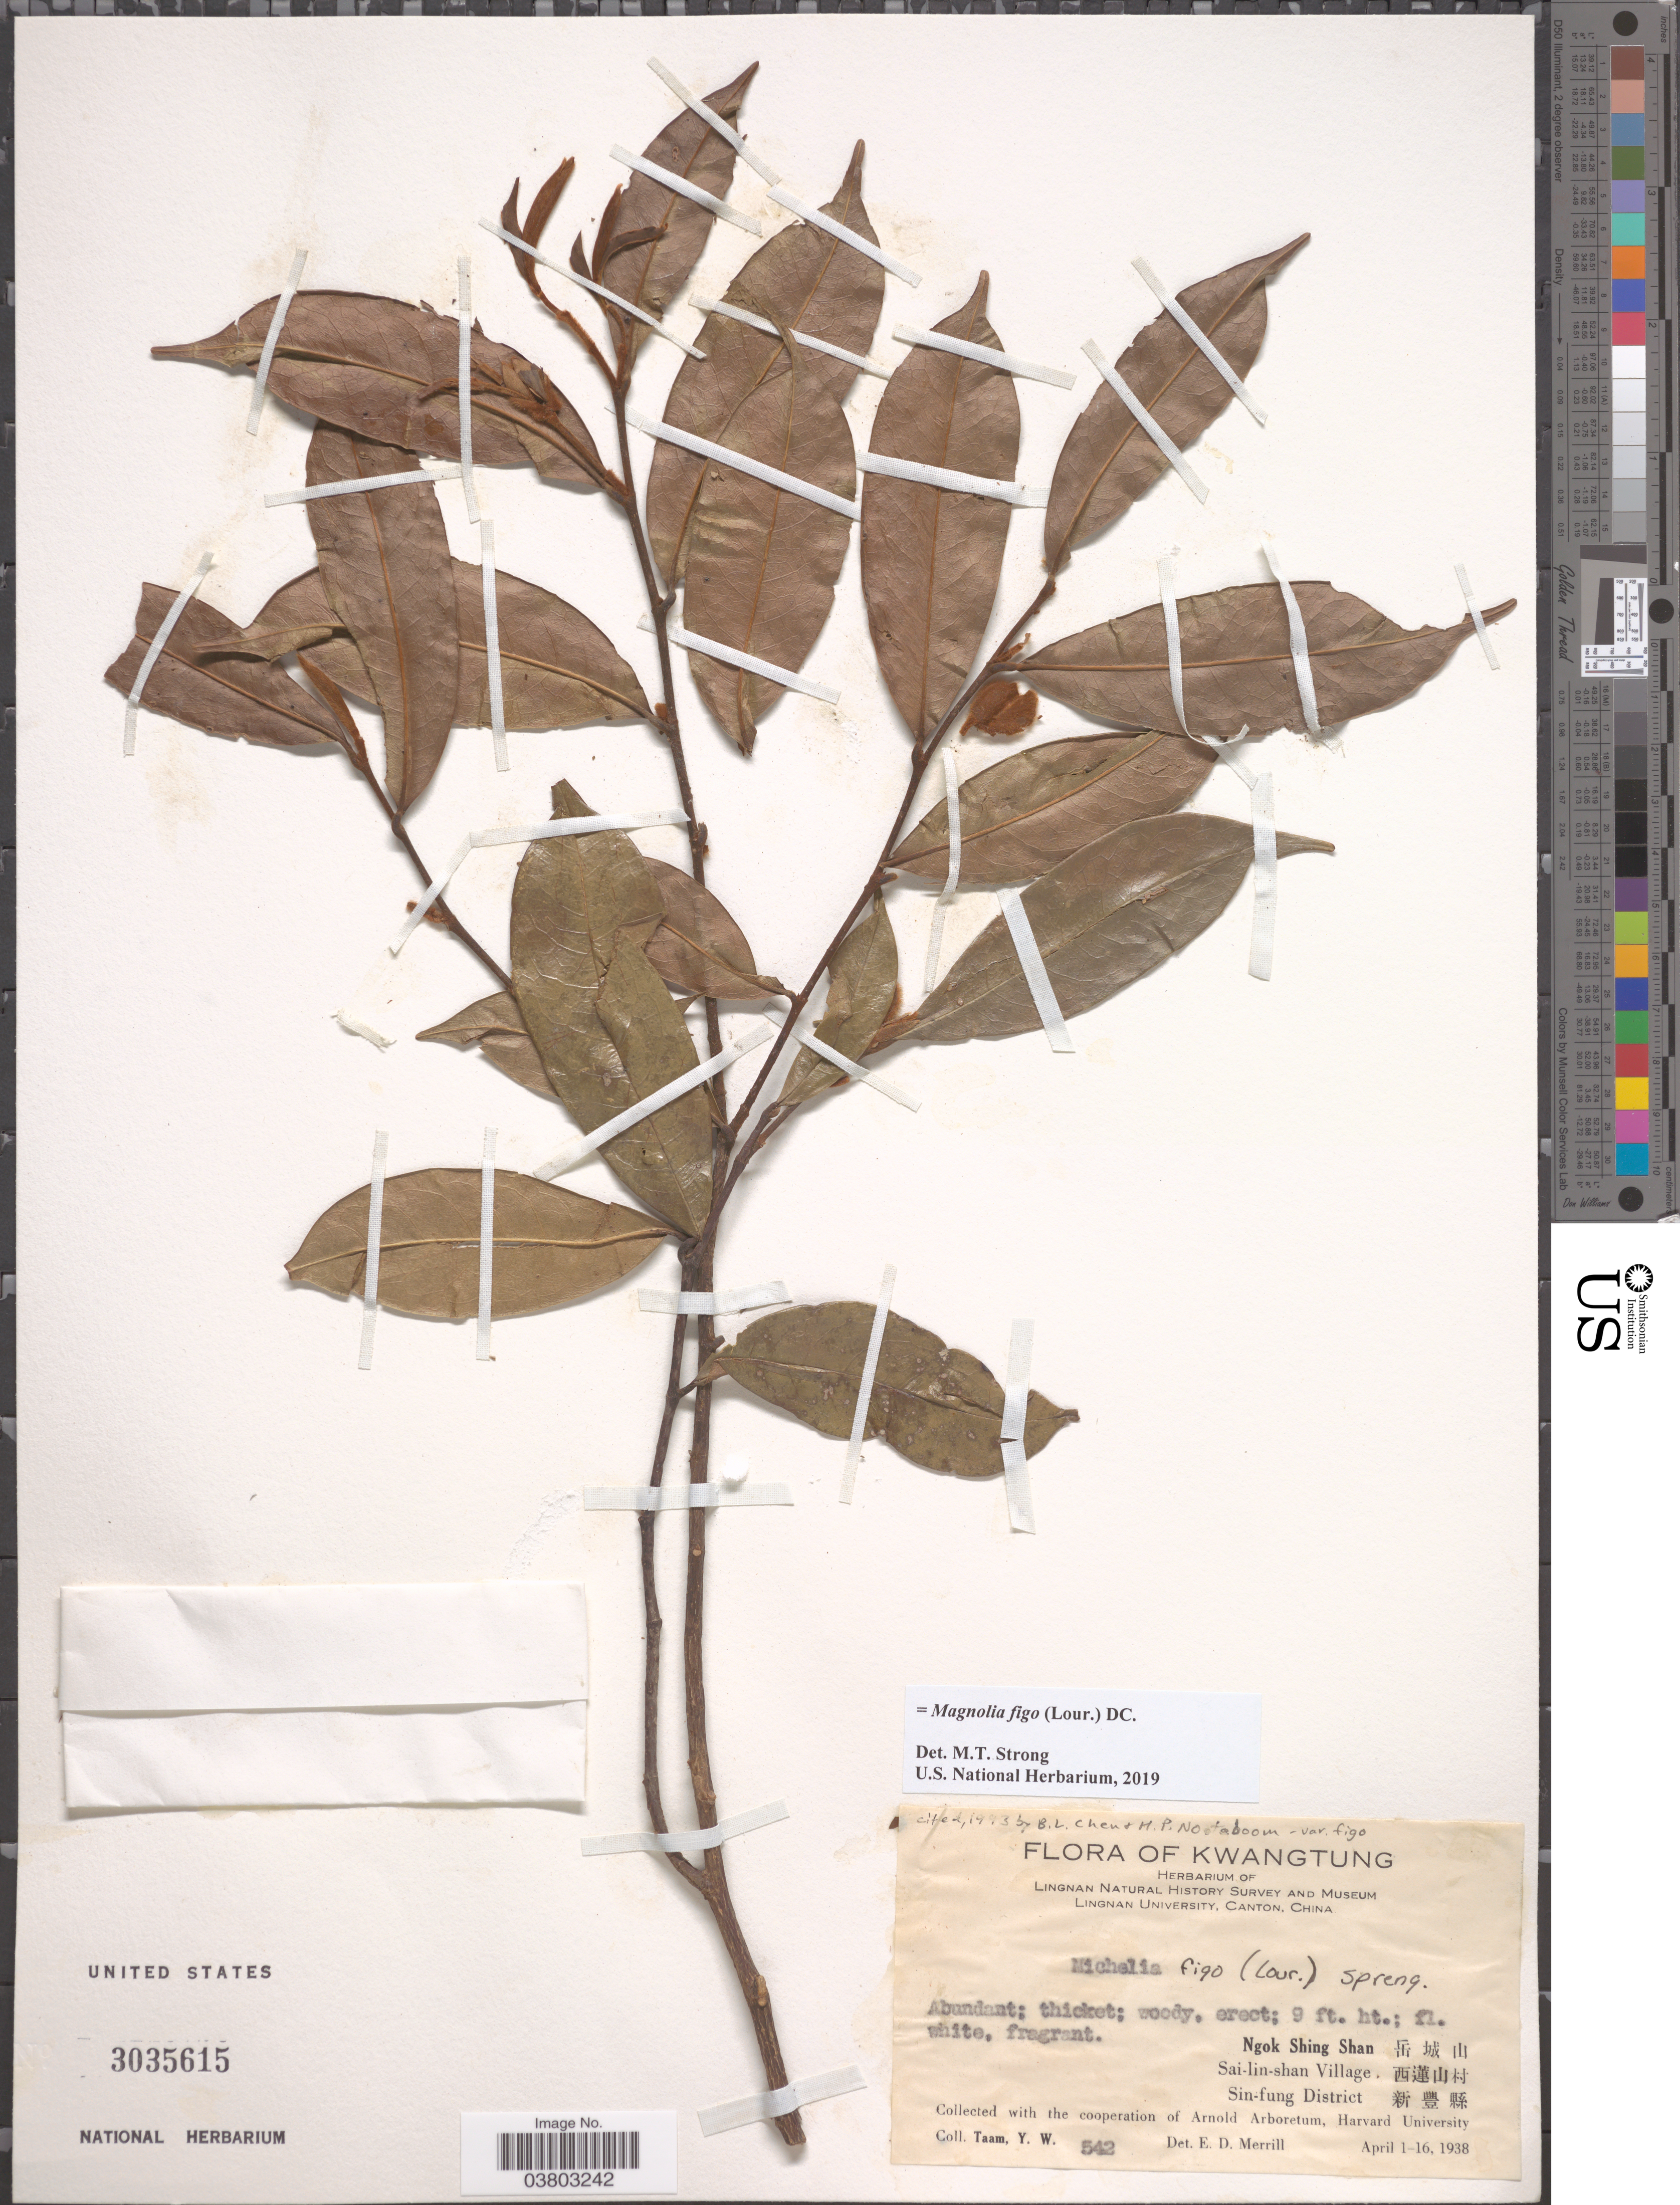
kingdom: Plantae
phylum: Tracheophyta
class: Magnoliopsida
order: Magnoliales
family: Magnoliaceae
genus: Magnolia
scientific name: Magnolia figo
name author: (Lour.) DC.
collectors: Y. W. Taam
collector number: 542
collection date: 1938-04-01/1938-04-16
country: China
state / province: Guangdong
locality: Kwangtung. Ngok Shing Shan X. Sai-lin-shan Village, X. Sin-fung District X.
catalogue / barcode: US 3035615